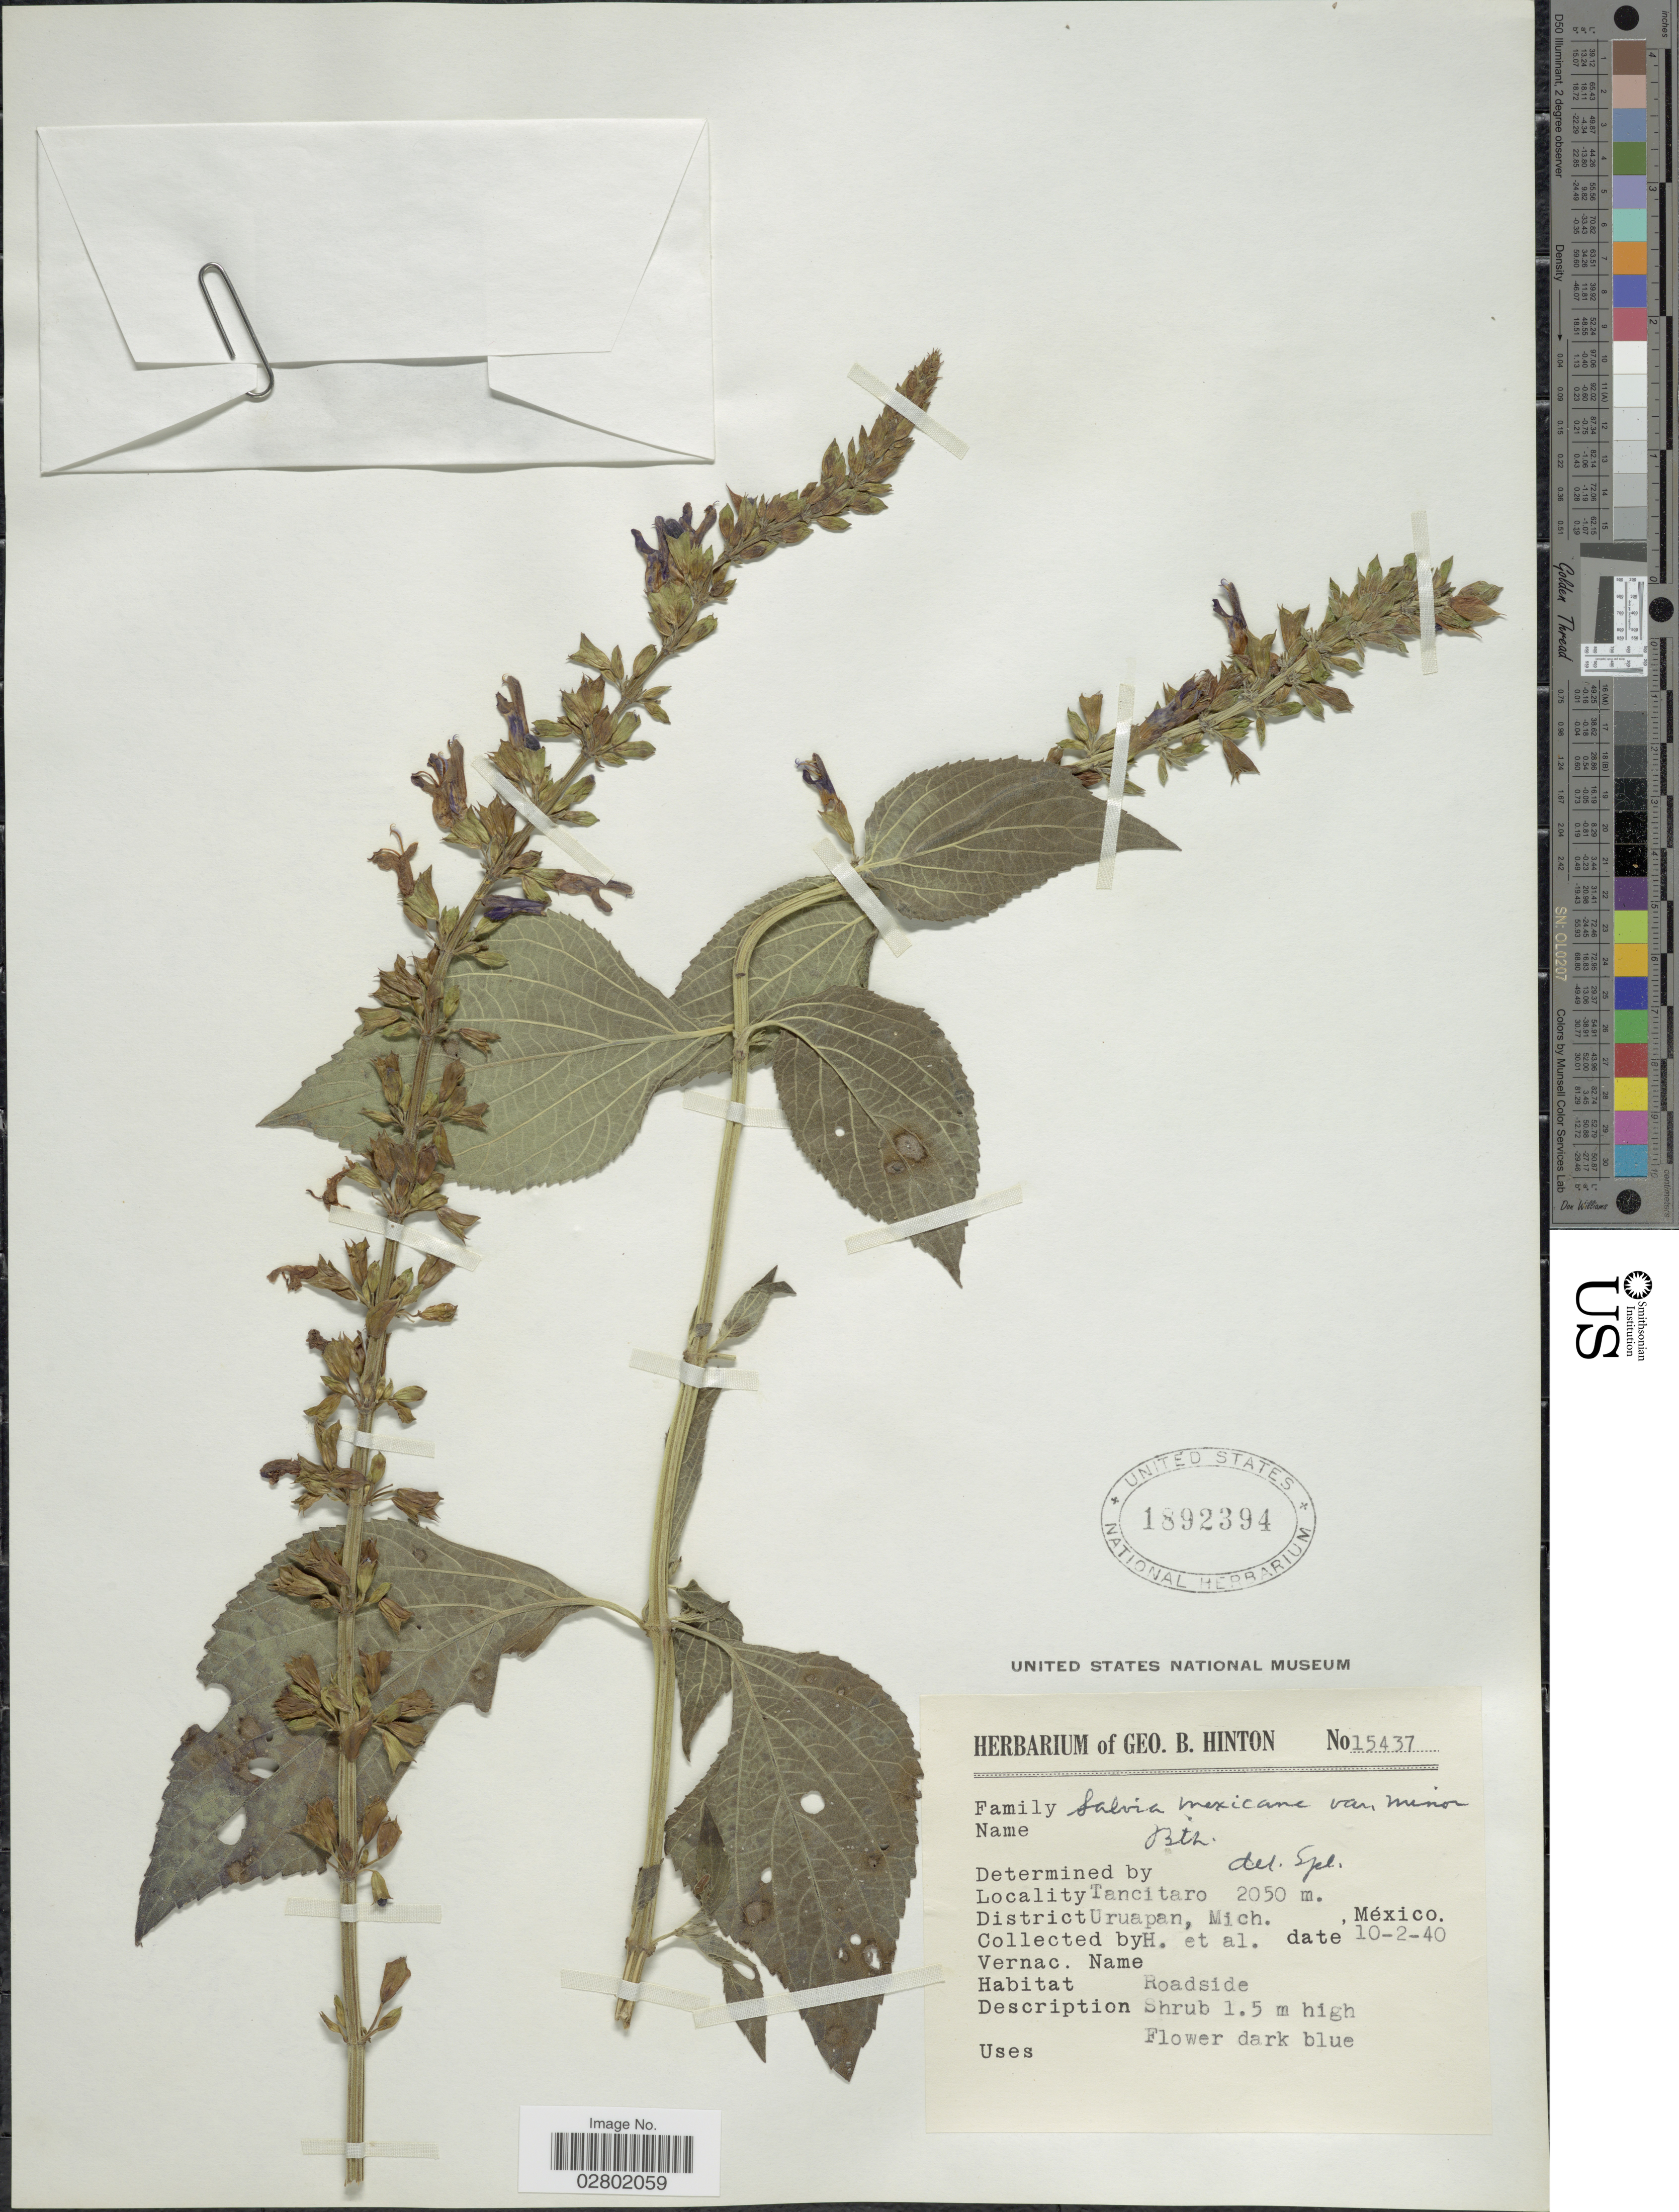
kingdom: Plantae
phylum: Tracheophyta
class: Magnoliopsida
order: Lamiales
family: Lamiaceae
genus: Salvia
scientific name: Salvia mexicana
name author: L.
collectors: G. B. Hinton & et al.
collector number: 15437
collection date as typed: Transcribed d/m/y: 10/2/40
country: Mexico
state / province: Michoacán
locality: Tancitaro, District Uruapan, Mich.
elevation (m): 2050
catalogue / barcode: US 1892394